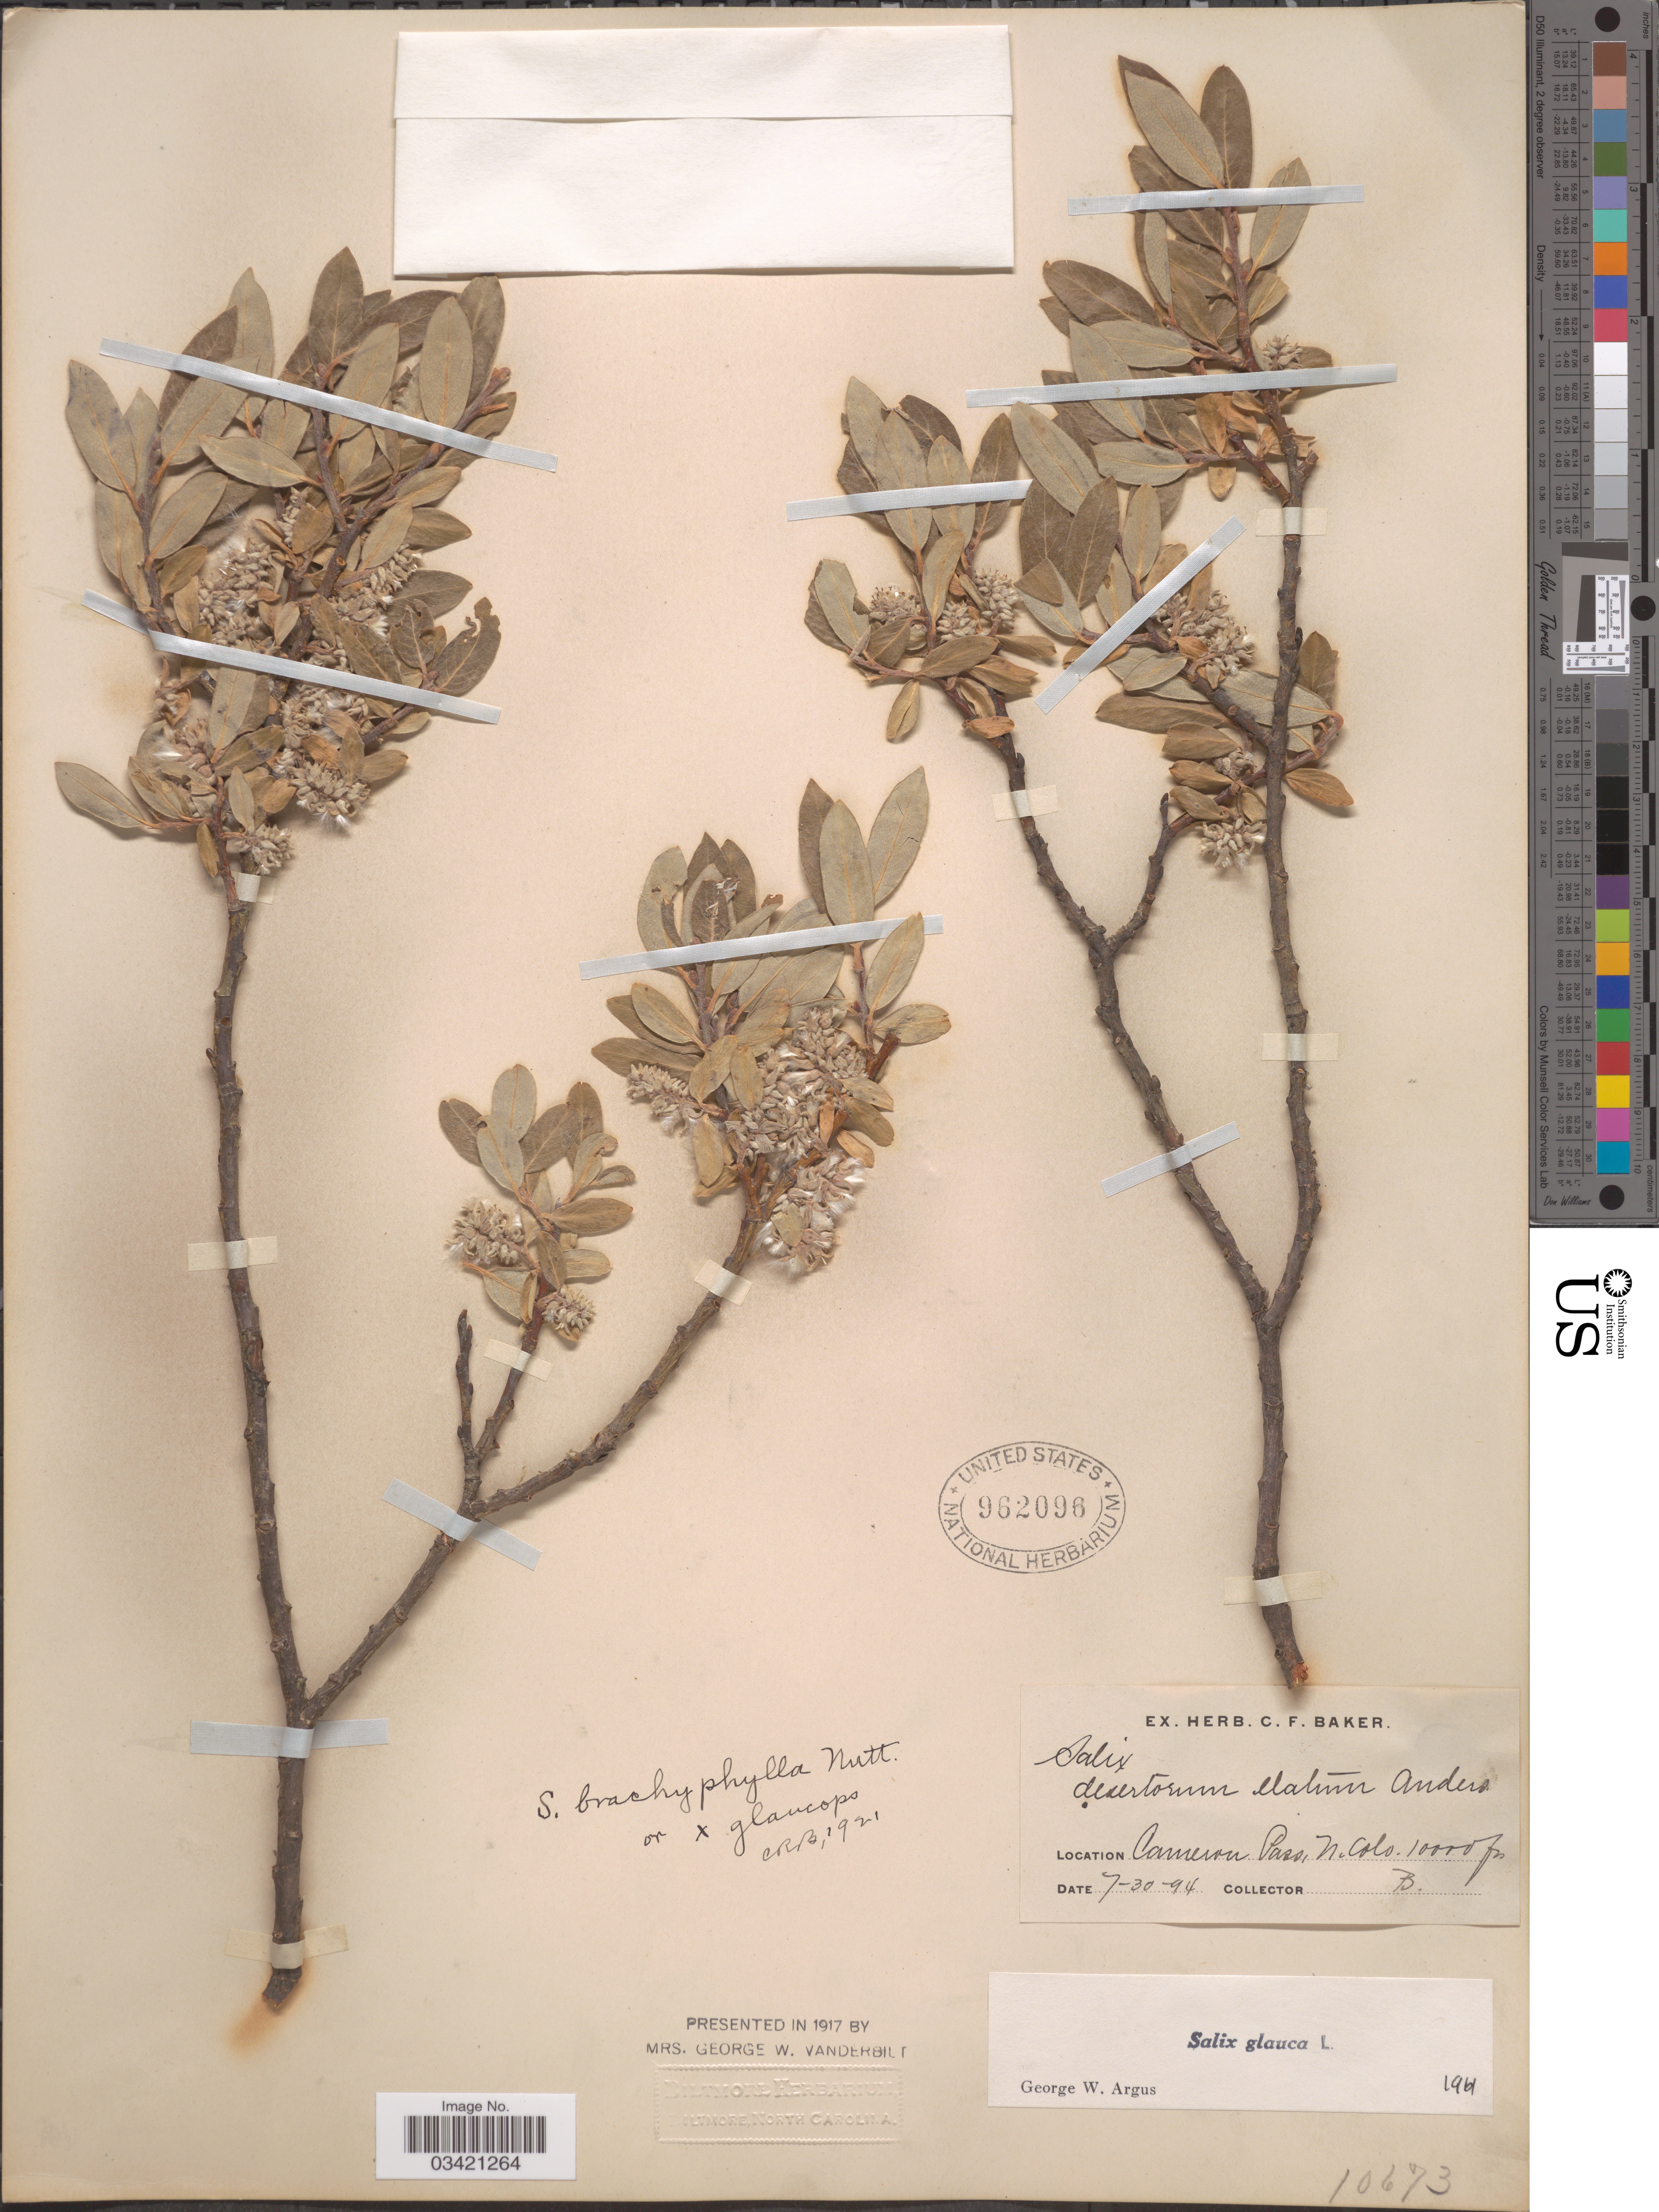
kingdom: Plantae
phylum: Tracheophyta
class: Magnoliopsida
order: Malpighiales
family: Salicaceae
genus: Salix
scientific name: Salix glauca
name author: L.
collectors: C. F. Baker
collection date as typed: Transcribed d/m/y: 30/7/94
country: United States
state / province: Colorado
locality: Cameron Pass, N. Colo.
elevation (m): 3048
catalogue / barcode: US 962096